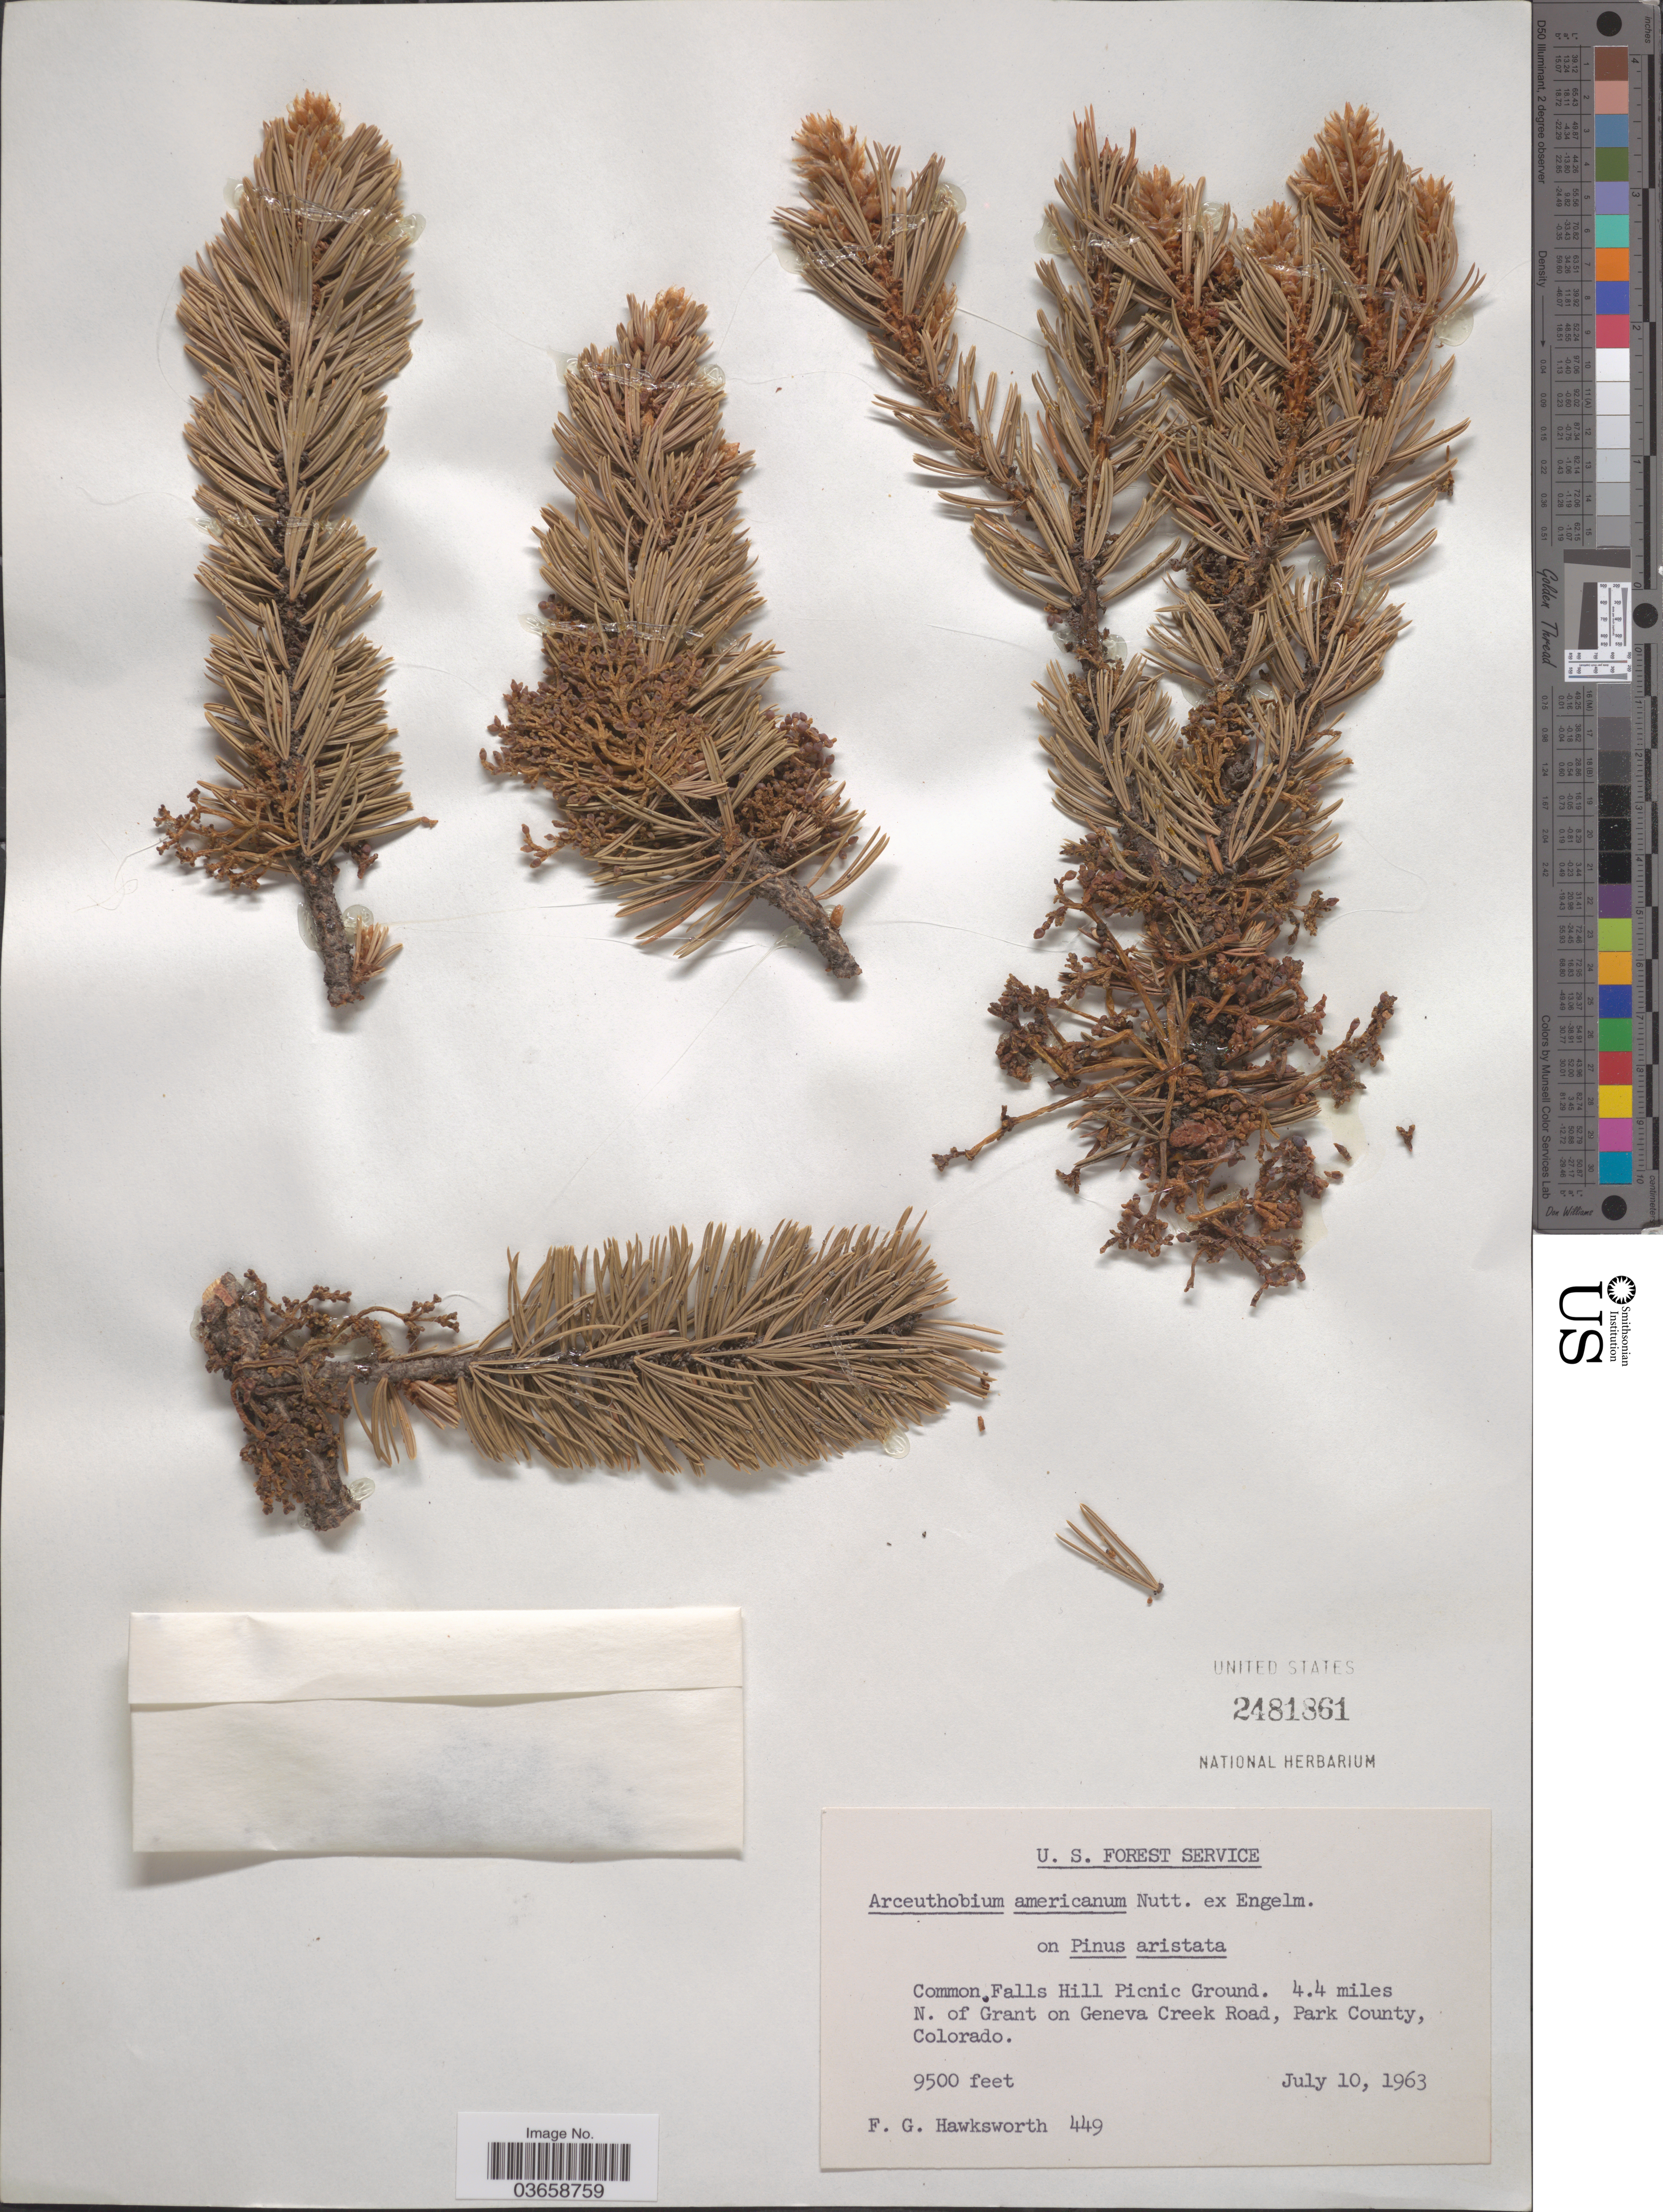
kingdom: Plantae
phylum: Tracheophyta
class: Magnoliopsida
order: Santalales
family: Viscaceae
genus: Arceuthobium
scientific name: Arceuthobium americanum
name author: Nutt. ex A. Gray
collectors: F. G. Hawksworth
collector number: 449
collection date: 1963-07-10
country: United States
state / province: Colorado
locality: Falls Hill Picnic Ground. 4.4 miles N. of Grant on Geneva Creek Road, Park County.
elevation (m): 2896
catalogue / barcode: US 2481861